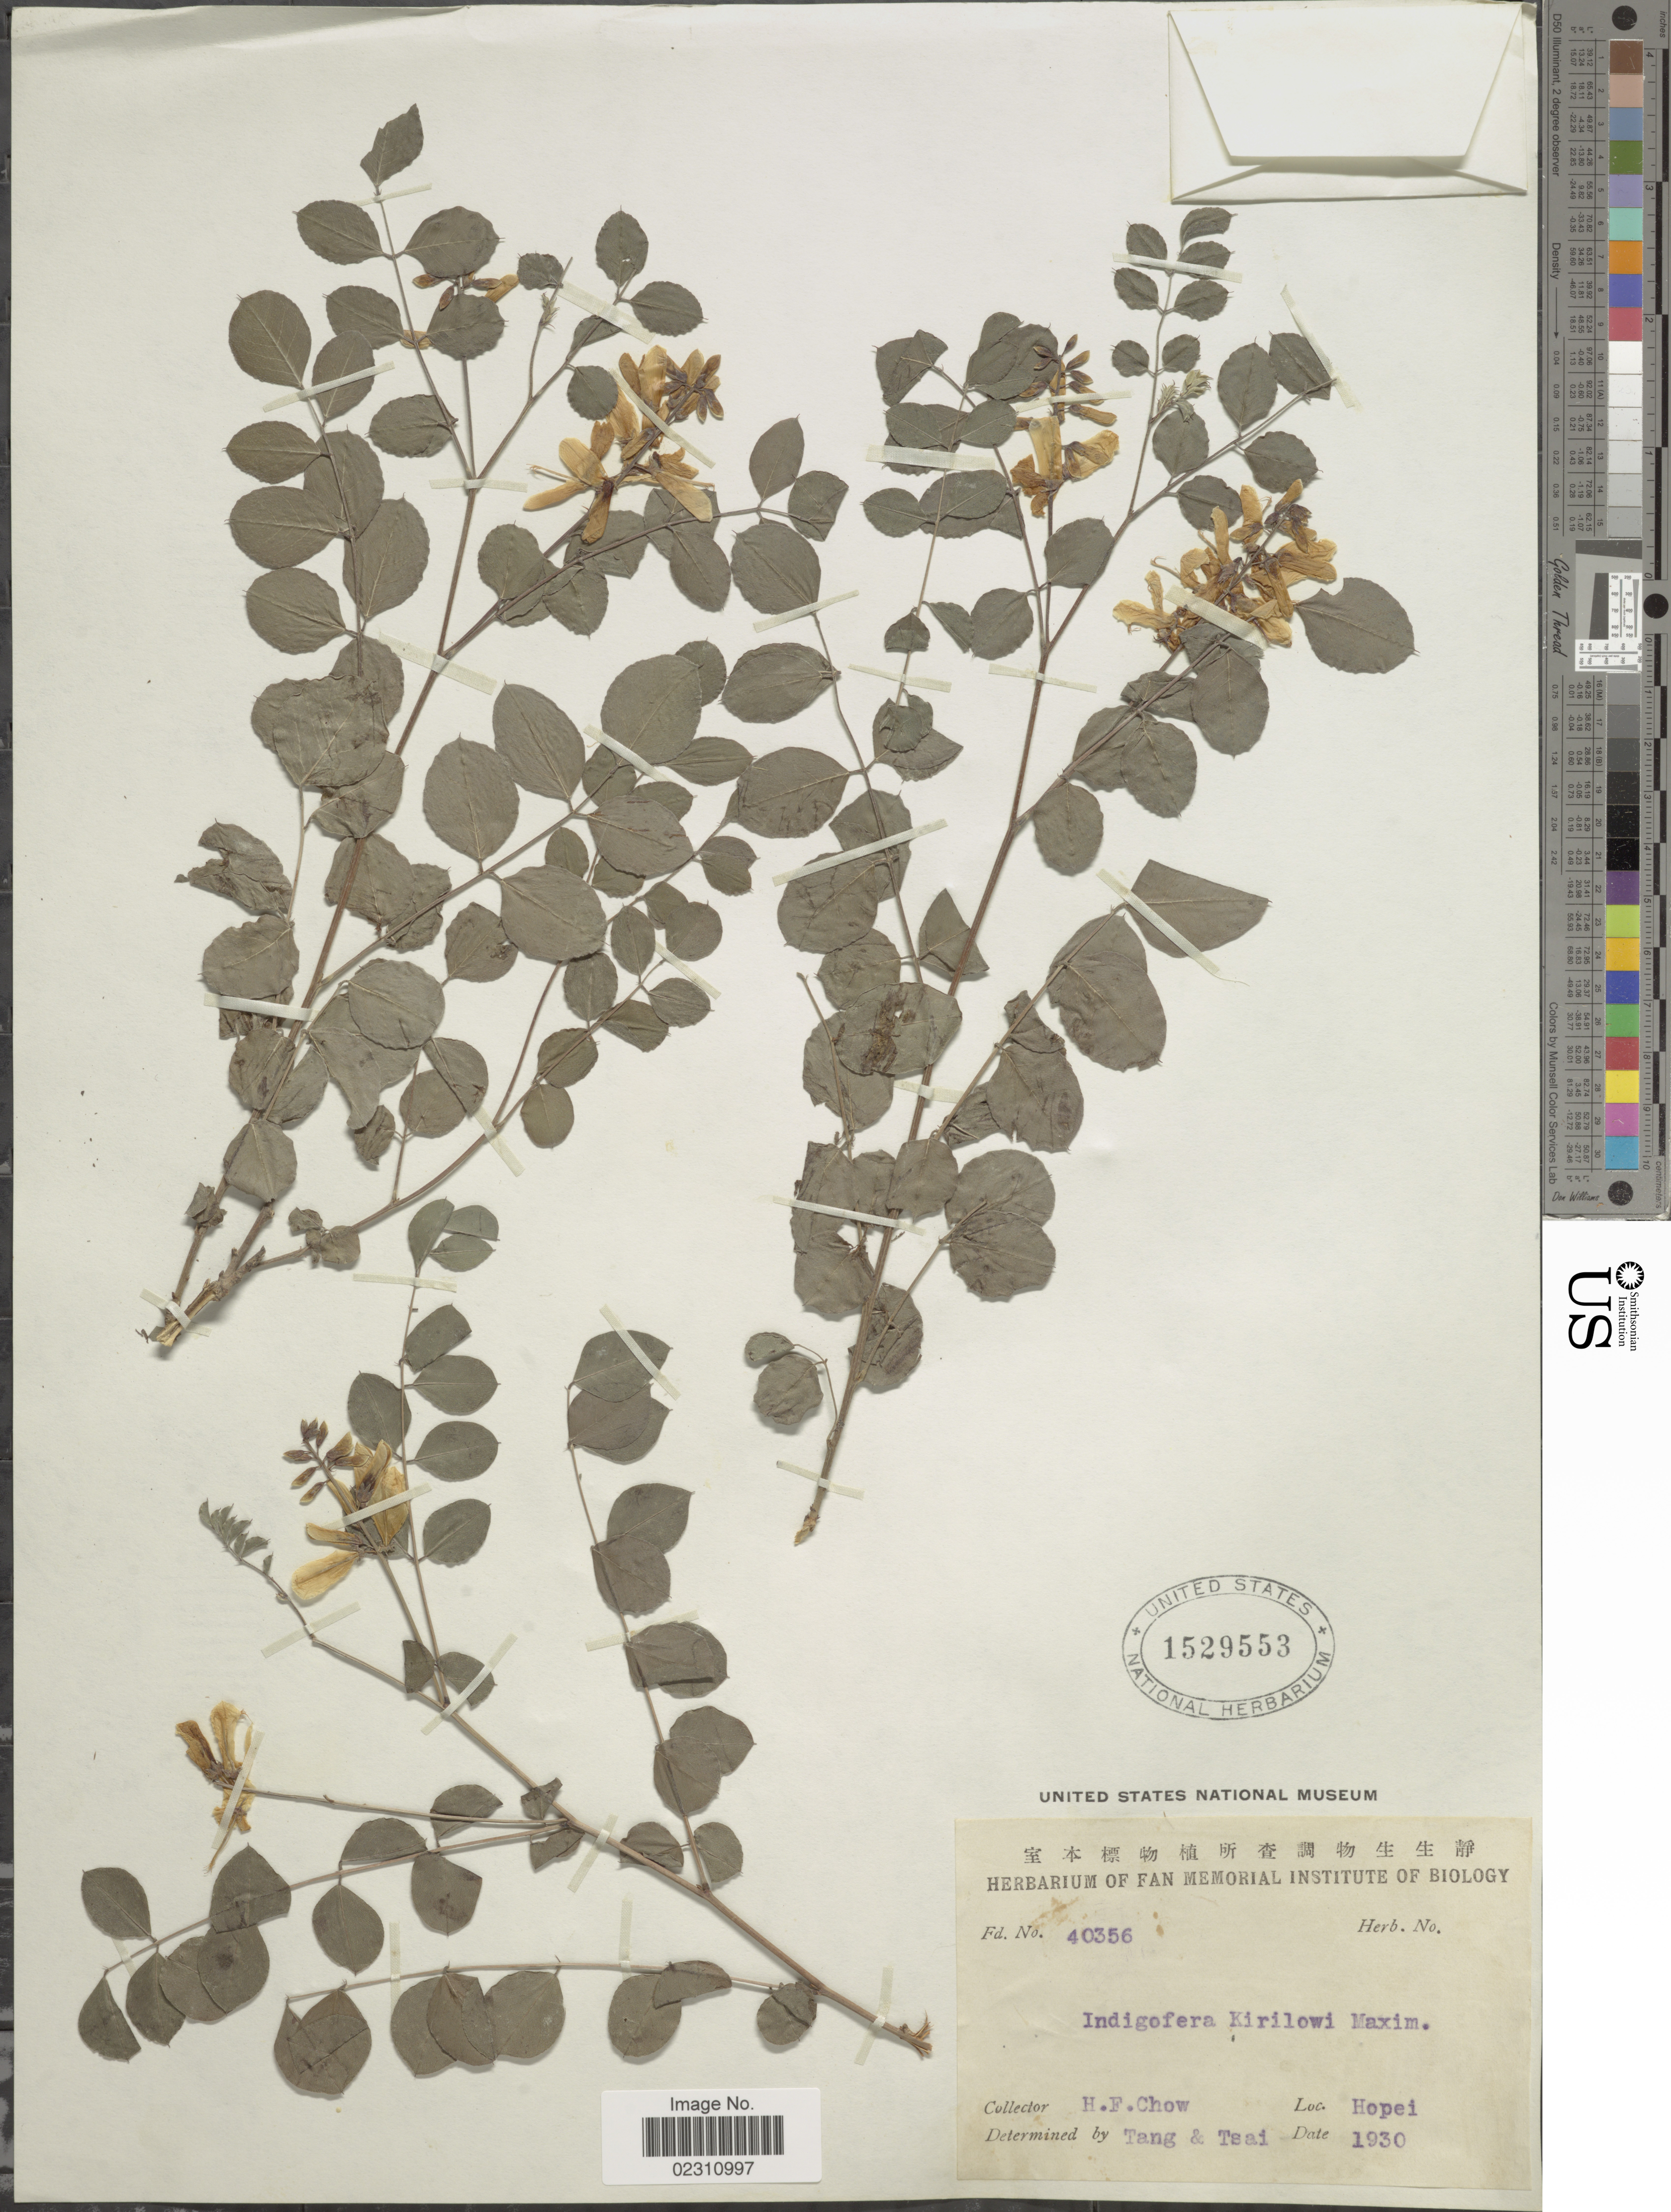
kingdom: Plantae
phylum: Tracheophyta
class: Magnoliopsida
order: Fabales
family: Fabaceae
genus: Indigofera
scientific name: Indigofera kirilowii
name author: Palib.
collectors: H. Chow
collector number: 40356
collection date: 1930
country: China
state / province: Hebei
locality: Hopei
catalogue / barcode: US 1529553